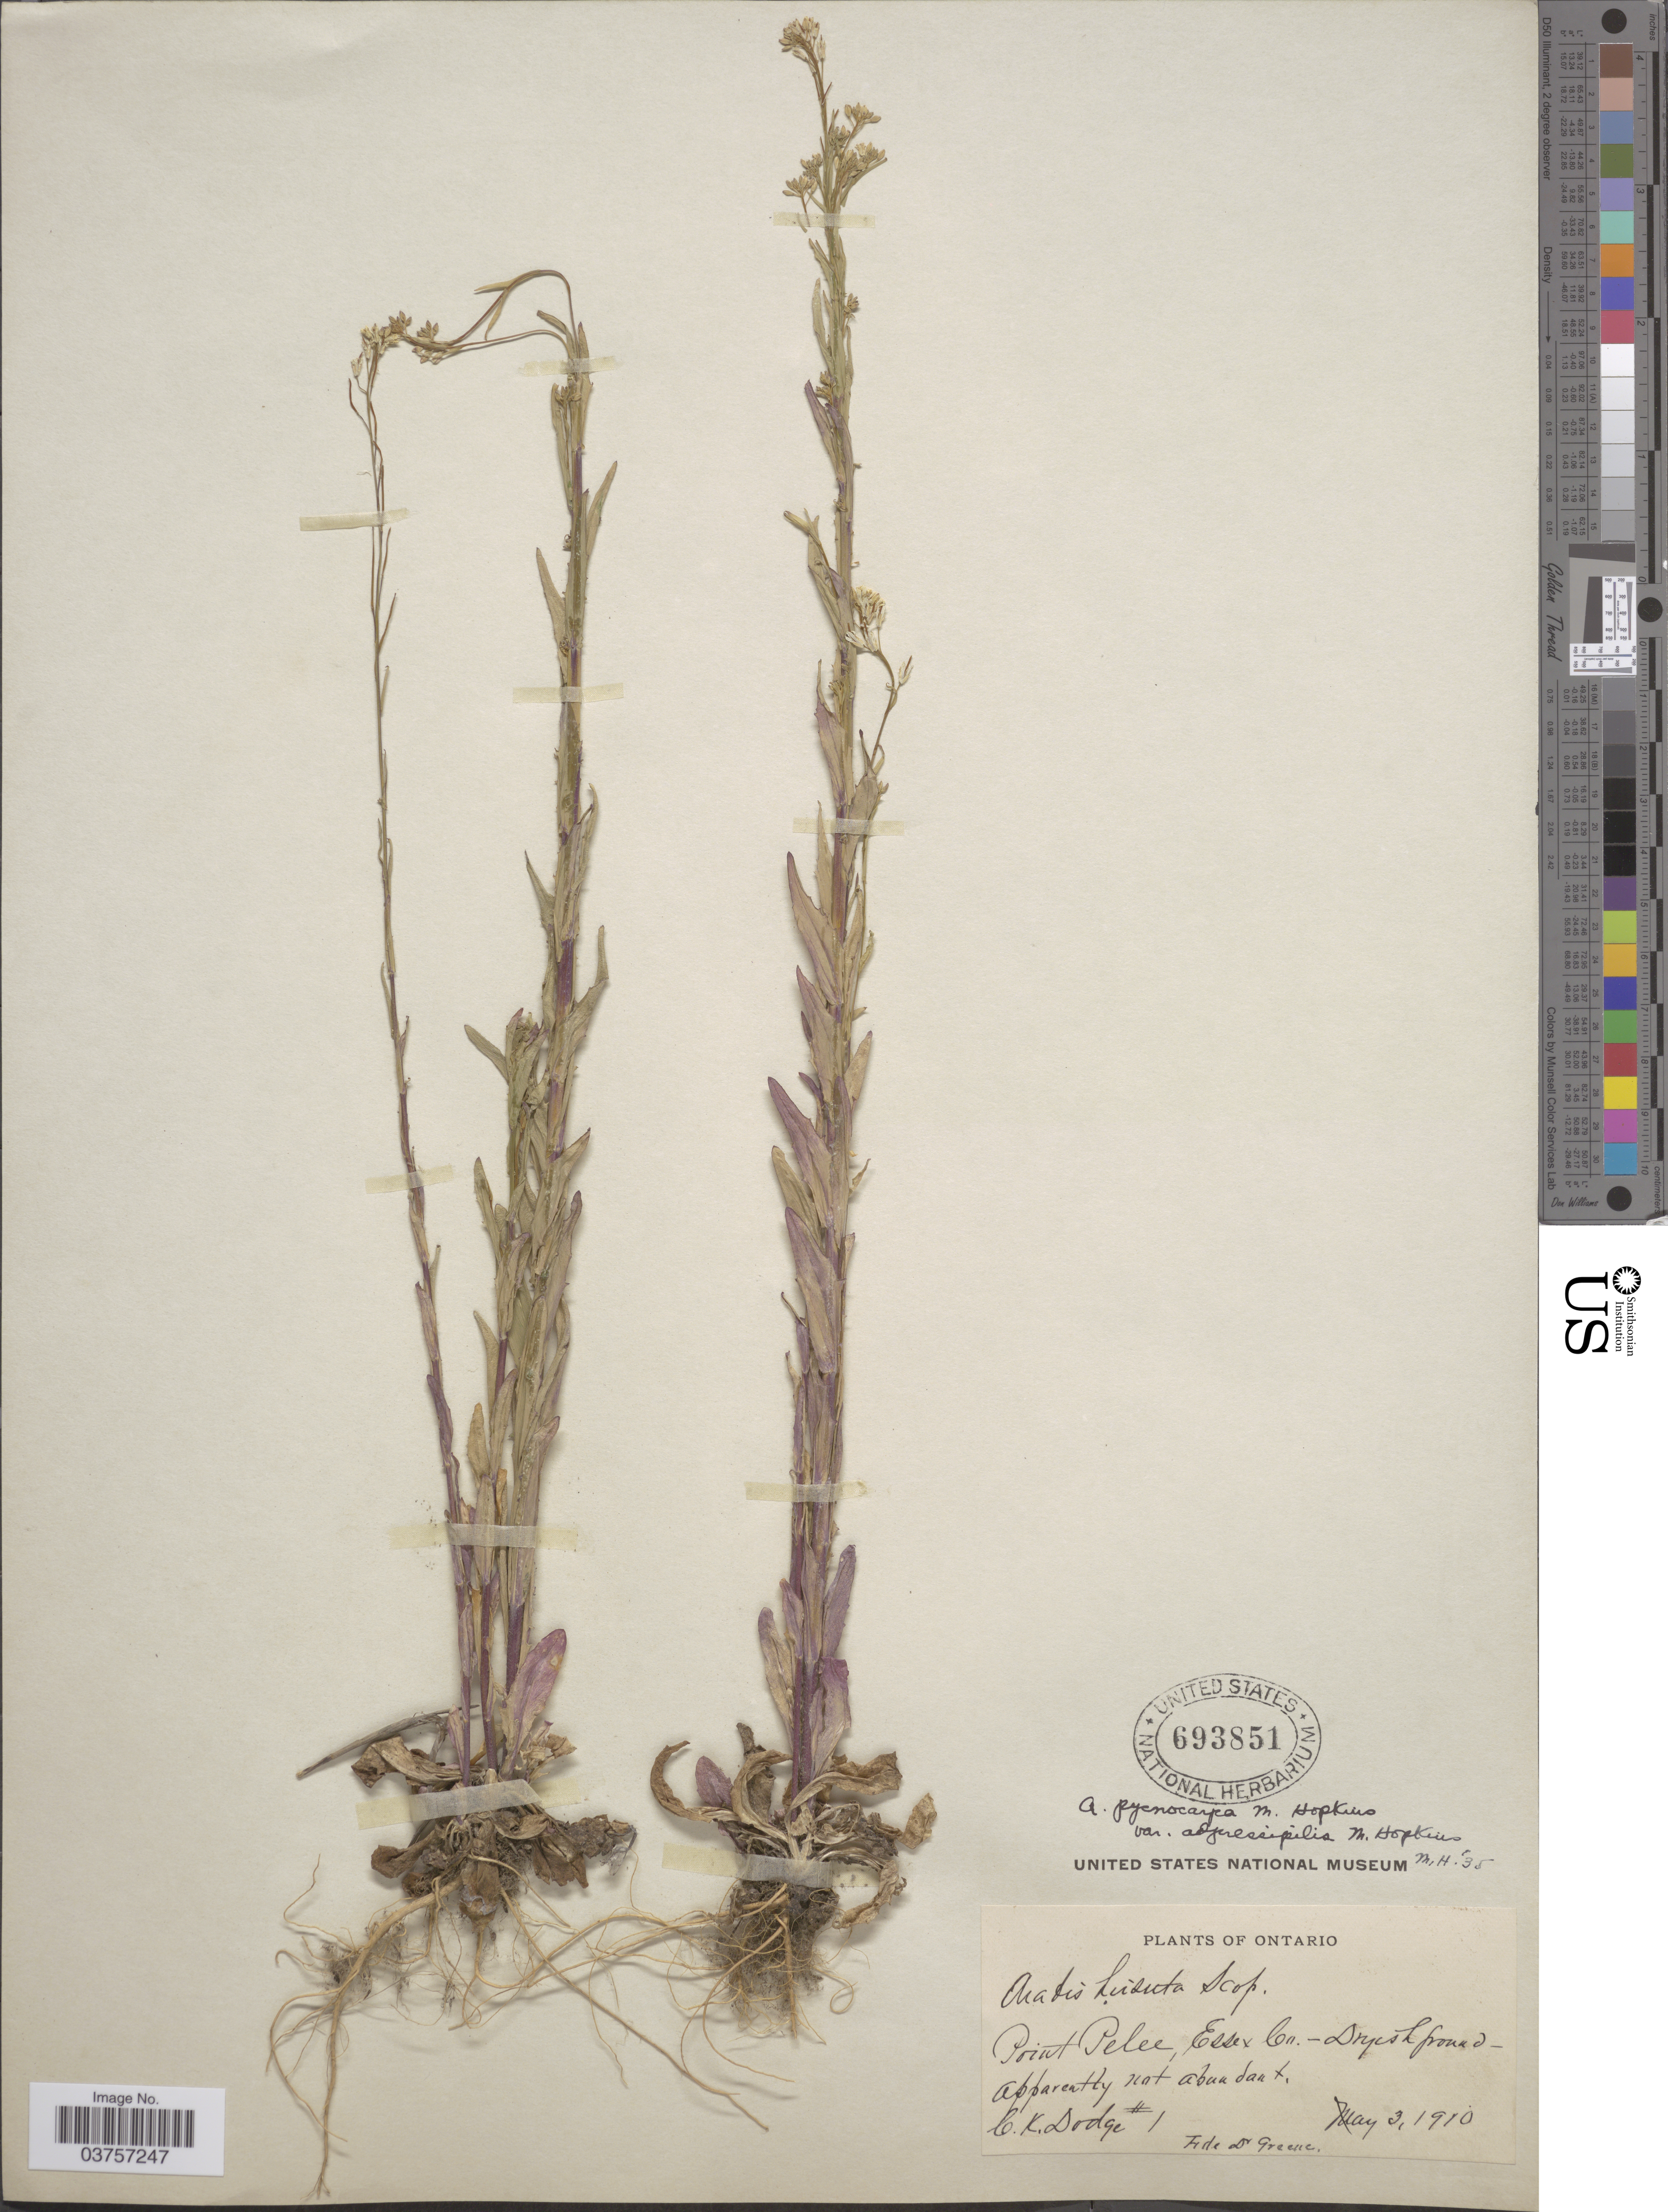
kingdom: Plantae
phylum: Tracheophyta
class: Magnoliopsida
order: Brassicales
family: Brassicaceae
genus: Arabis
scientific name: Arabis hirsuta var. adpressipilis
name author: (M. Hopkins) Rollins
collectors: C. Dodge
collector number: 1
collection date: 1910-05-03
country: Canada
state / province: Ontario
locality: Point Pelee, Essex Co.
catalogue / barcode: US 693851